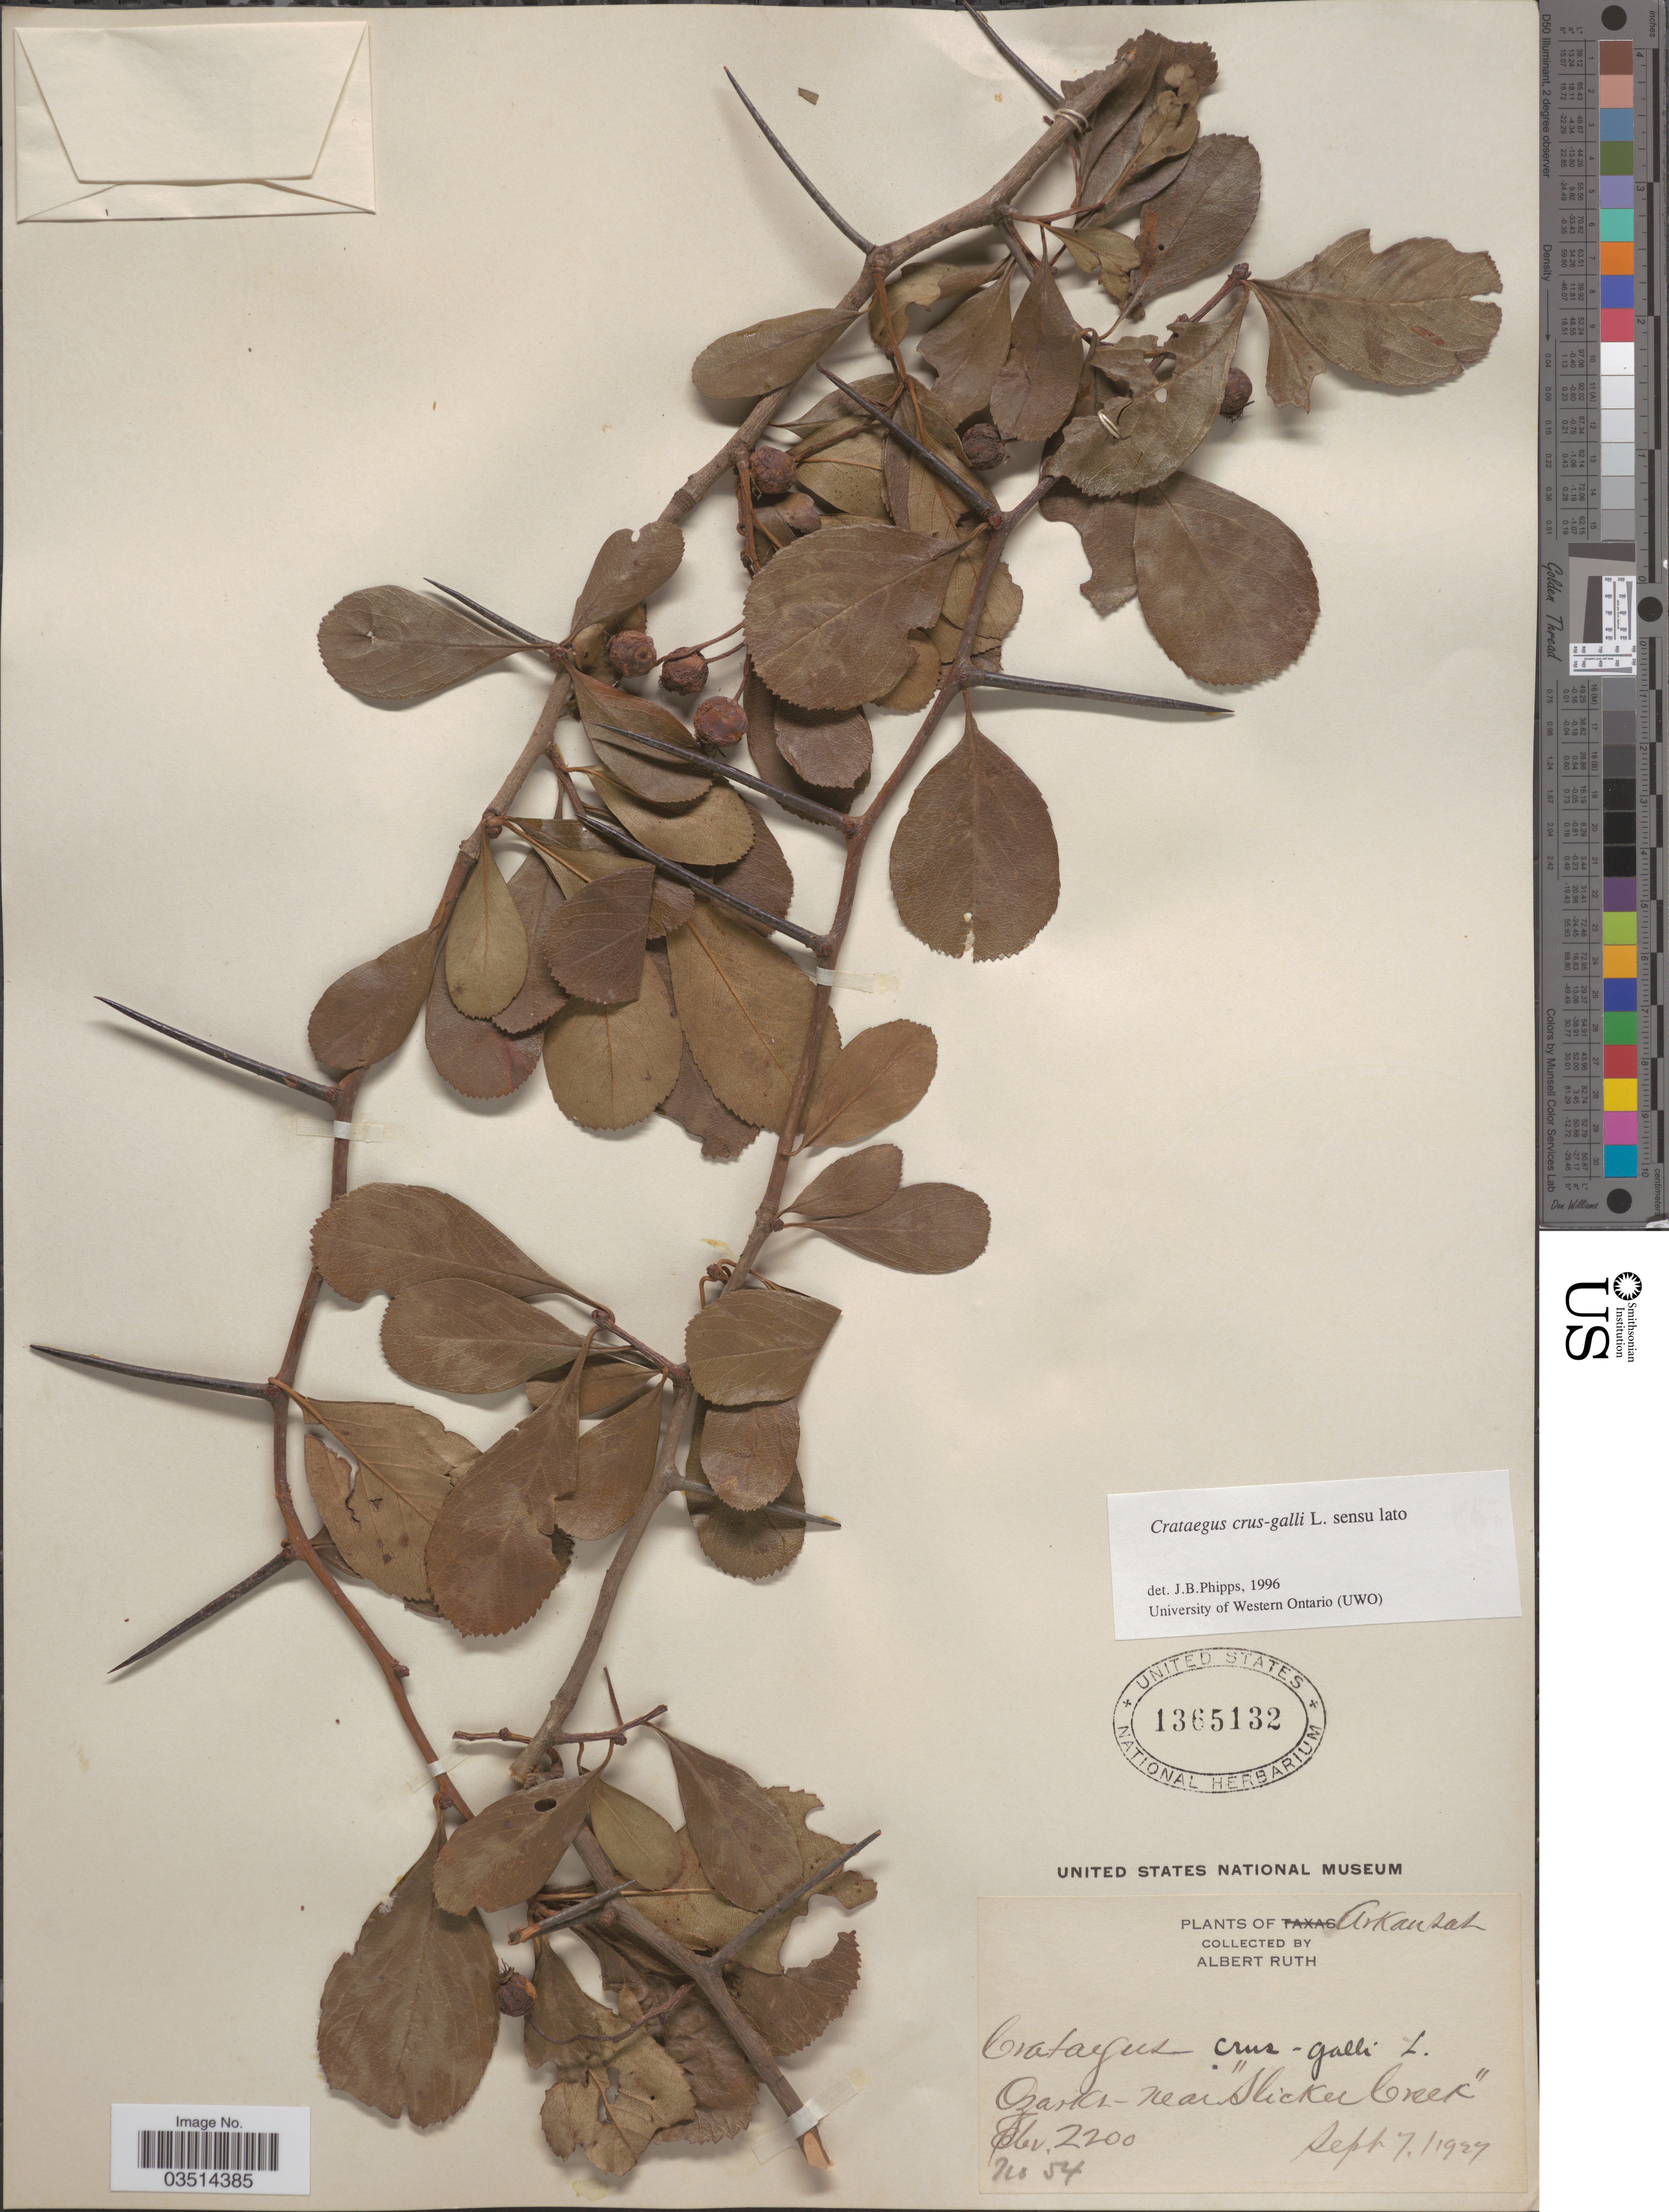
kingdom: Plantae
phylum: Tracheophyta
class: Magnoliopsida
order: Rosales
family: Rosaceae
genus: Crataegus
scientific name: Crataegus crus-galli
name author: L.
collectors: A. Ruth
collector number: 54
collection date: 1927-09-07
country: United States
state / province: Arkansas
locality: Ozarks - near "Slicker Creek".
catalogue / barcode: US 1365132